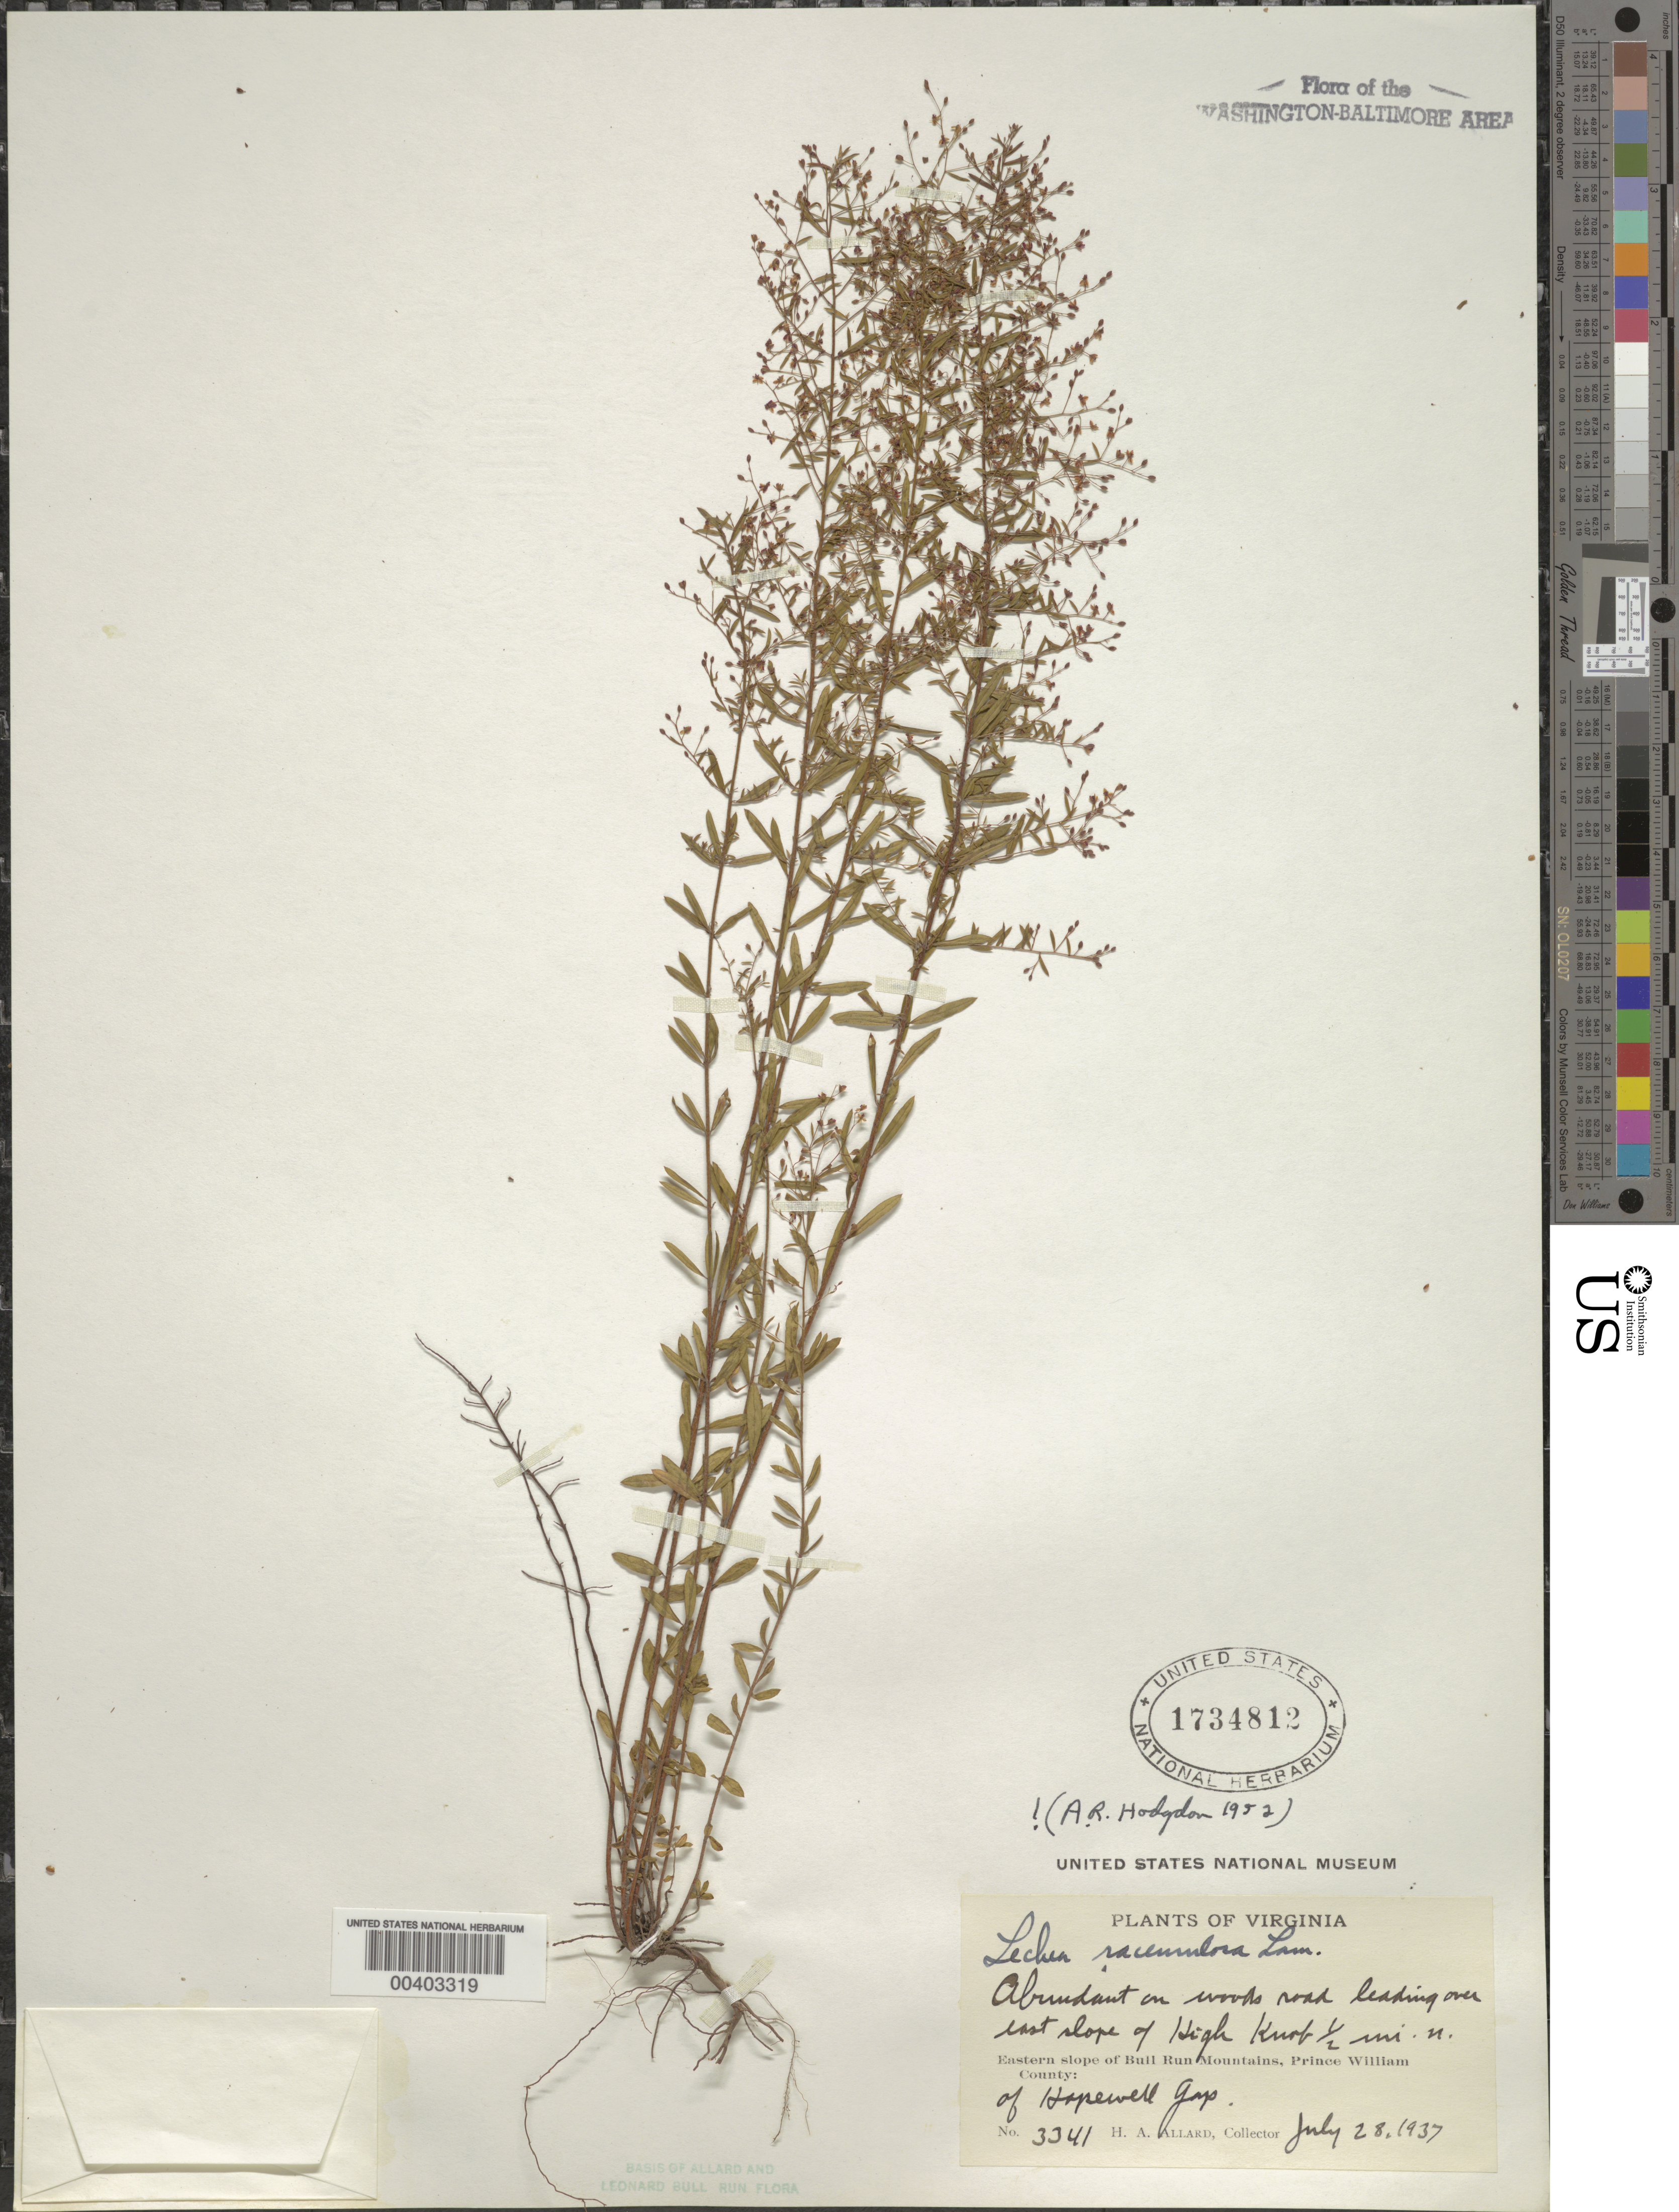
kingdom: Plantae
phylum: Tracheophyta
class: Magnoliopsida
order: Malvales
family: Cistaceae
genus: Lechea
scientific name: Lechea racemulosa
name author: Michx.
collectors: H. A. Allard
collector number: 3341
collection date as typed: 28 Jul 1937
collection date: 1937-07-28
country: United States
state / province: Virginia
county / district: Prince William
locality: High Knob, north of Hopewell Gap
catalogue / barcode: US 1734812